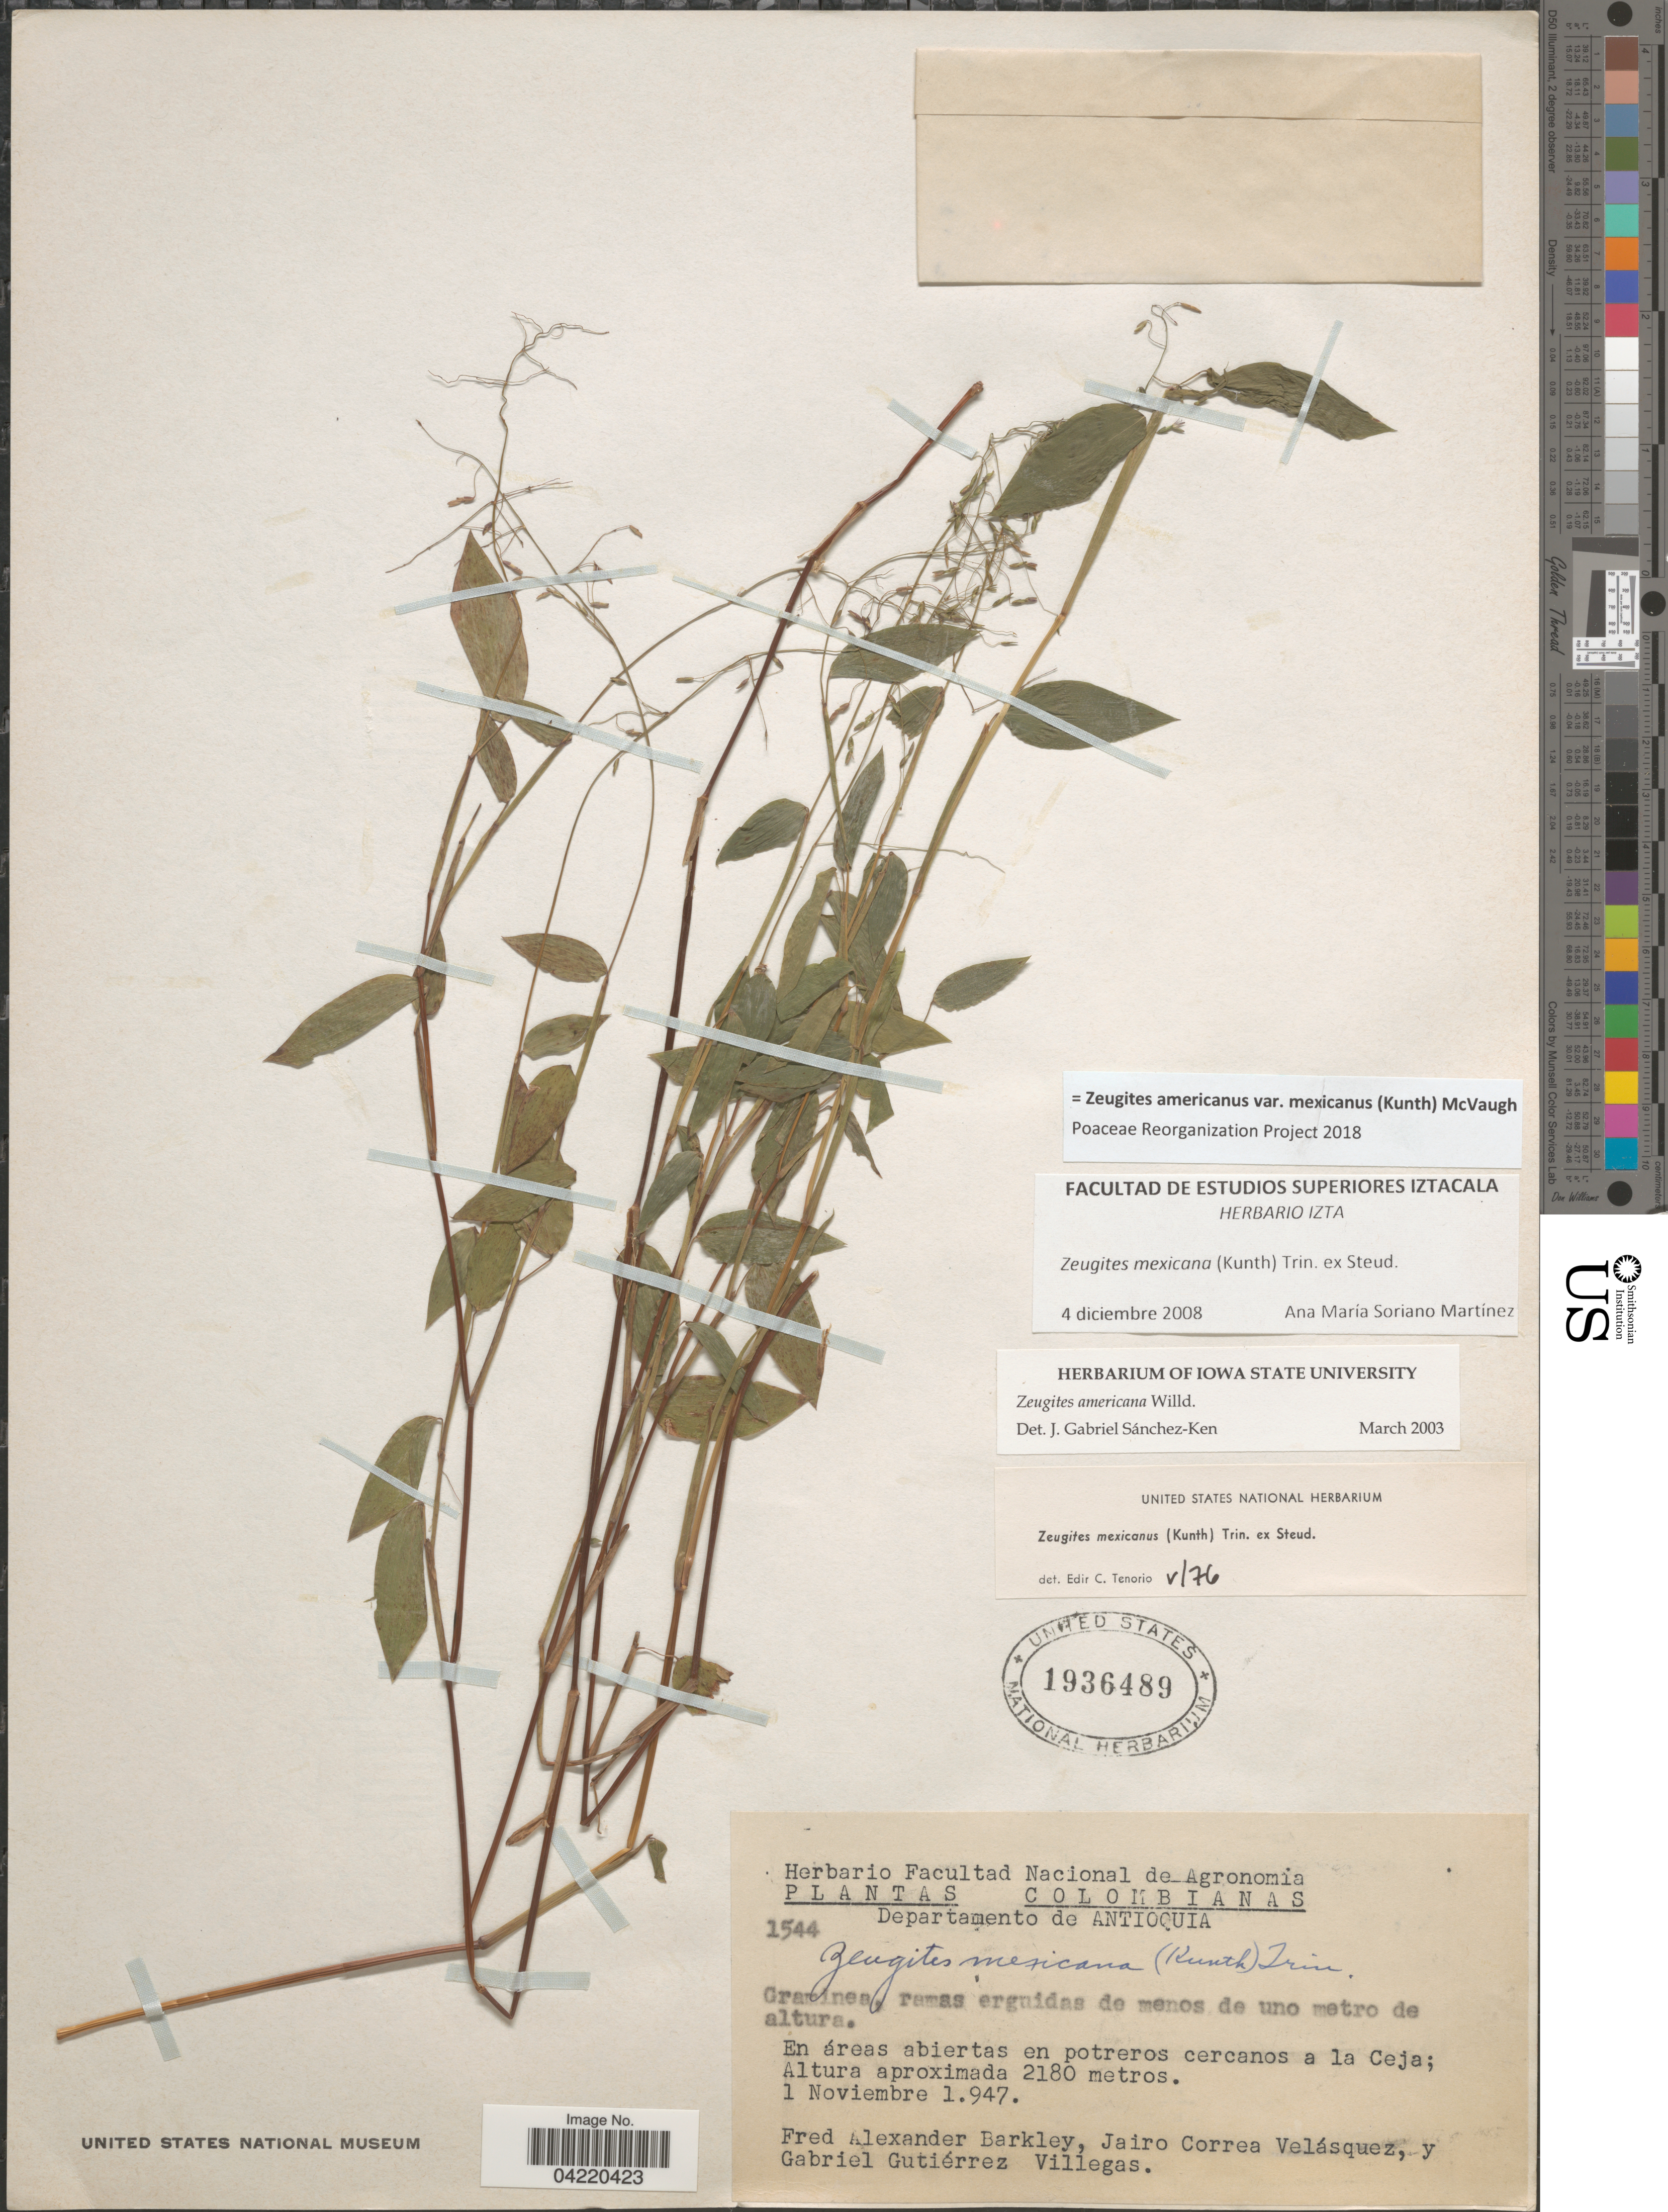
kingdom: Plantae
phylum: Tracheophyta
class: Liliopsida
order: Poales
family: Poaceae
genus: Zeugites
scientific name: Zeugites americanus var. mexicanus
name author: (Kunth) McVaugh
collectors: F. A. Barkley, J. Correa & G. Gutiérrez V.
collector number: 1544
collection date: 1947-11-01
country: Colombia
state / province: Antioquia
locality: Departamento de Antioquia. En áreas abiertas en potreros cercanos a la Ceja.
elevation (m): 2180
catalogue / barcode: US 1936489